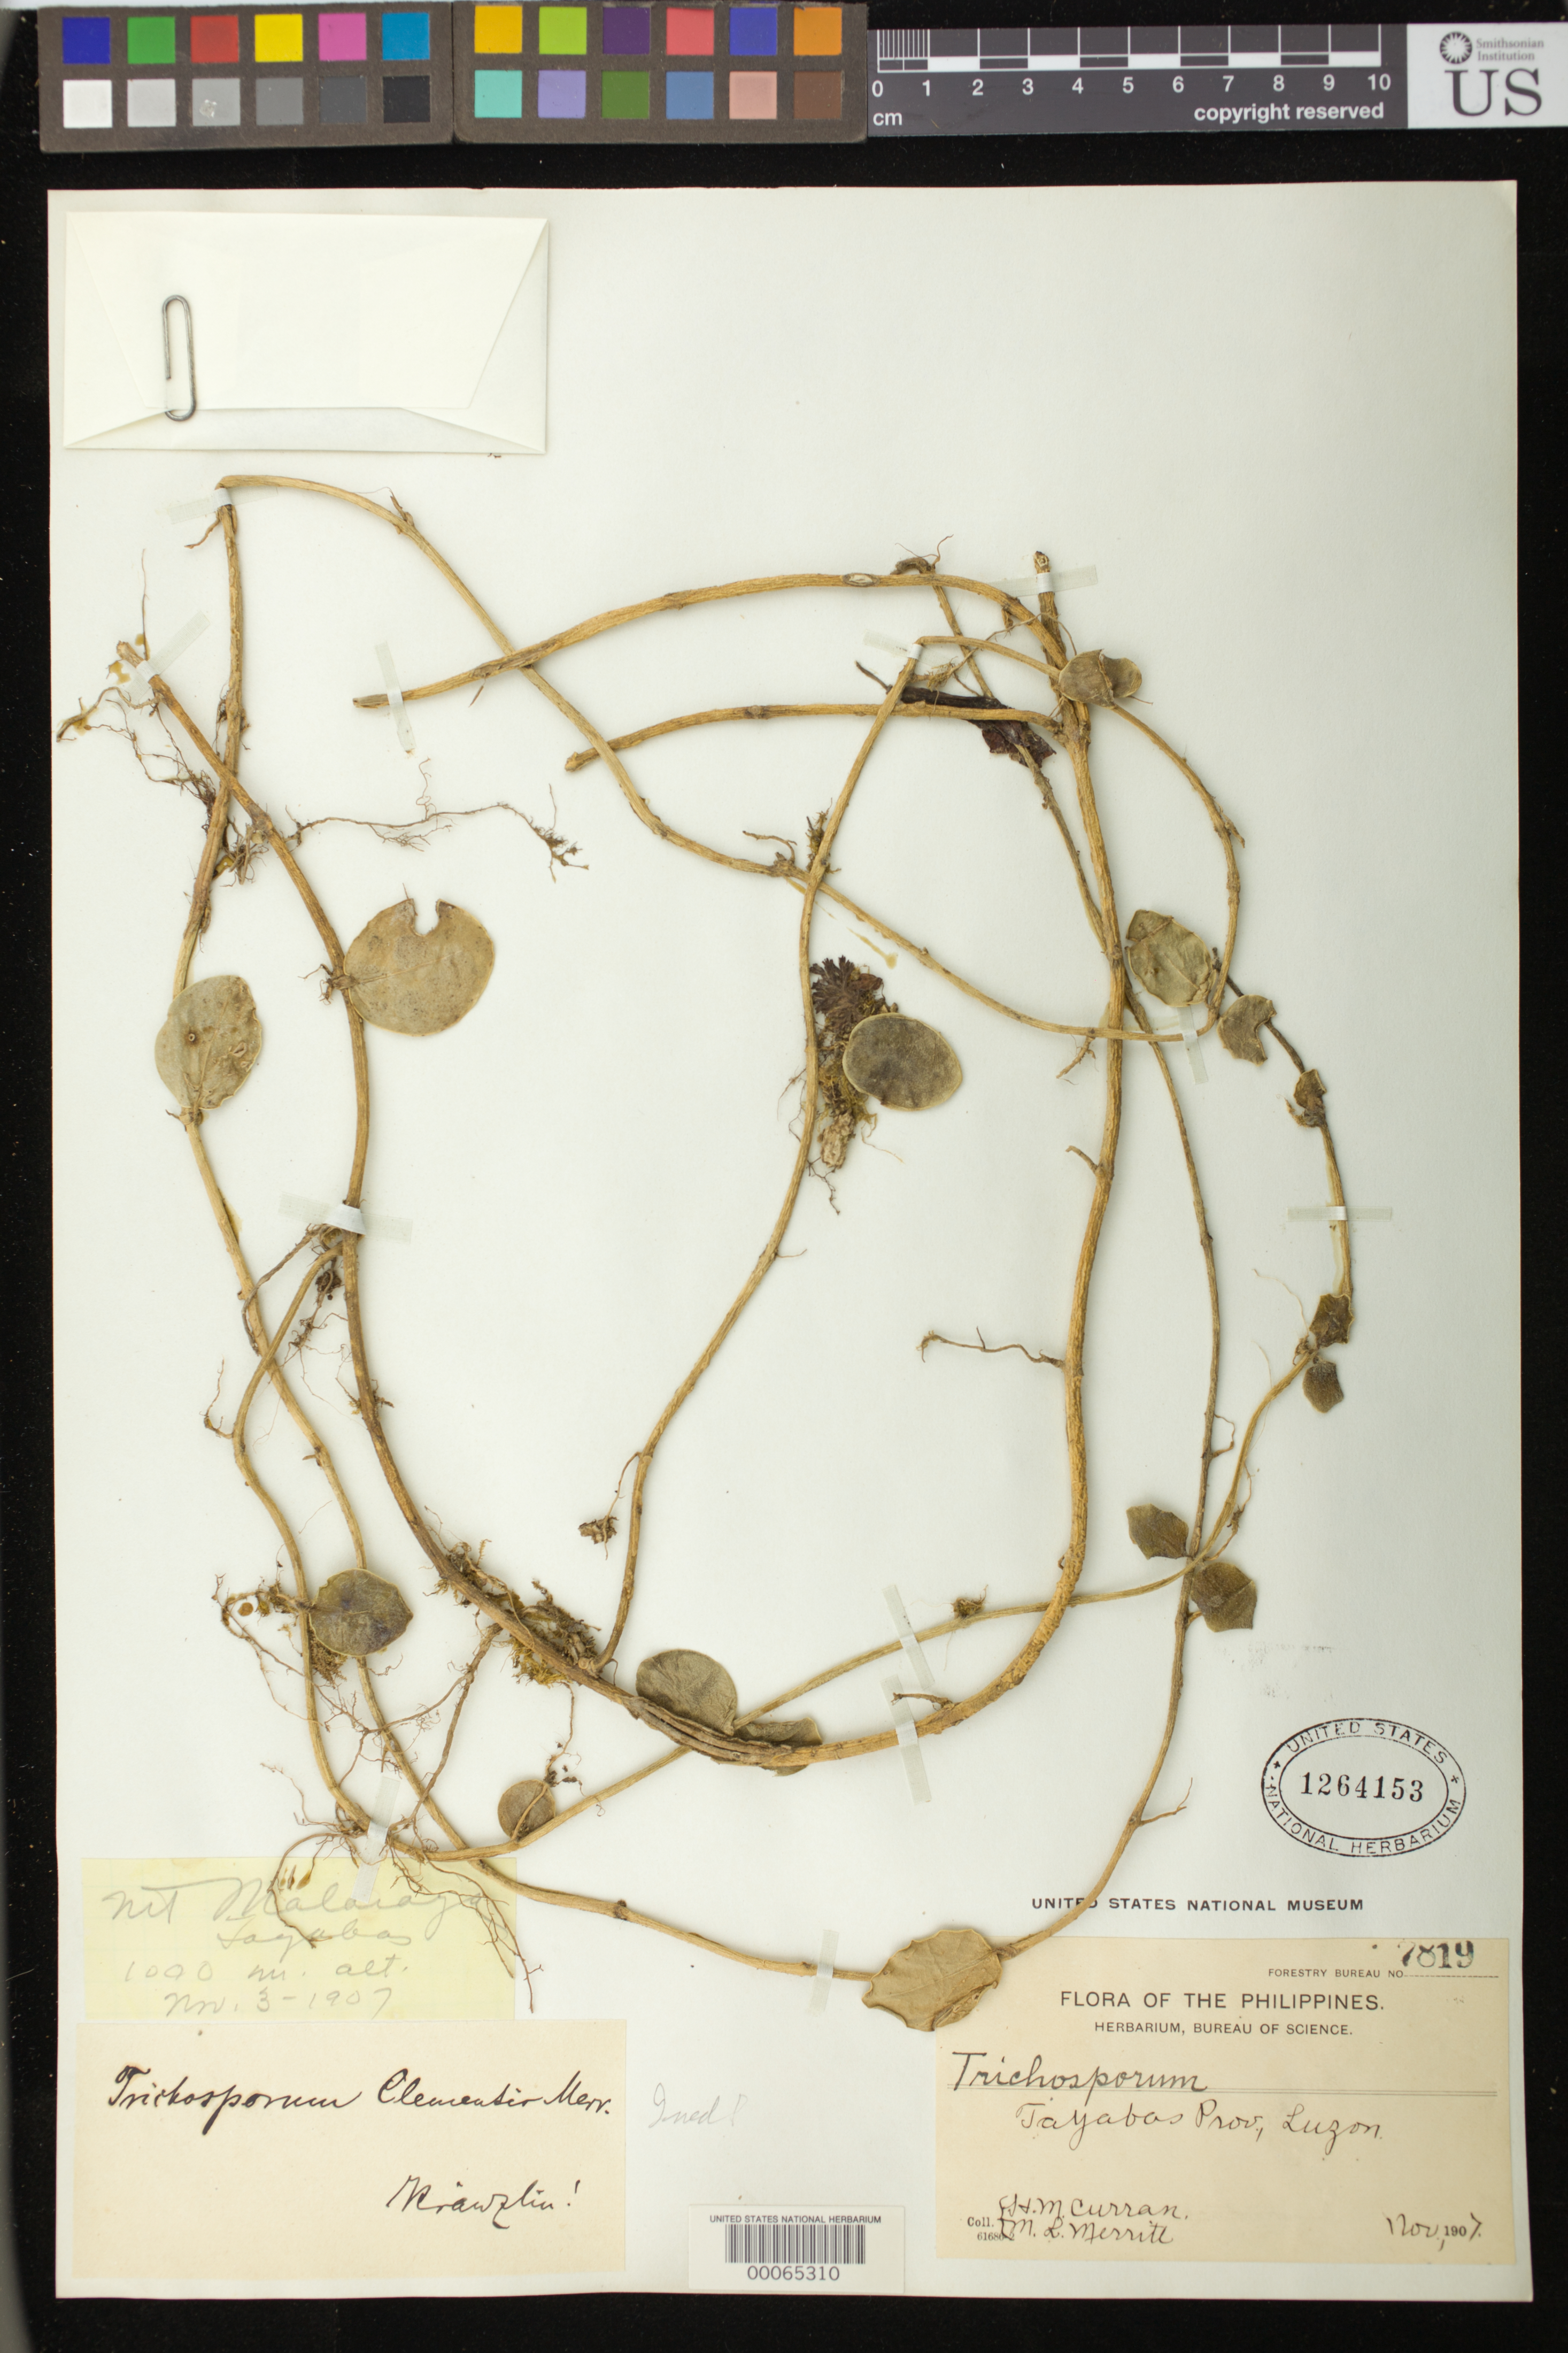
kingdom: Plantae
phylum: Tracheophyta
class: Magnoliopsida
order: Lamiales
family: Gesneriaceae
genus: Trichosporum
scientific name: Trichosporum sp.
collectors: M. L. Merritt & H. M. Curran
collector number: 7819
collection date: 1907-11-03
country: Philippines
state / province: Calabarzon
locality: Mt Malaiaga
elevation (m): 1000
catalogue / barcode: US 1264153